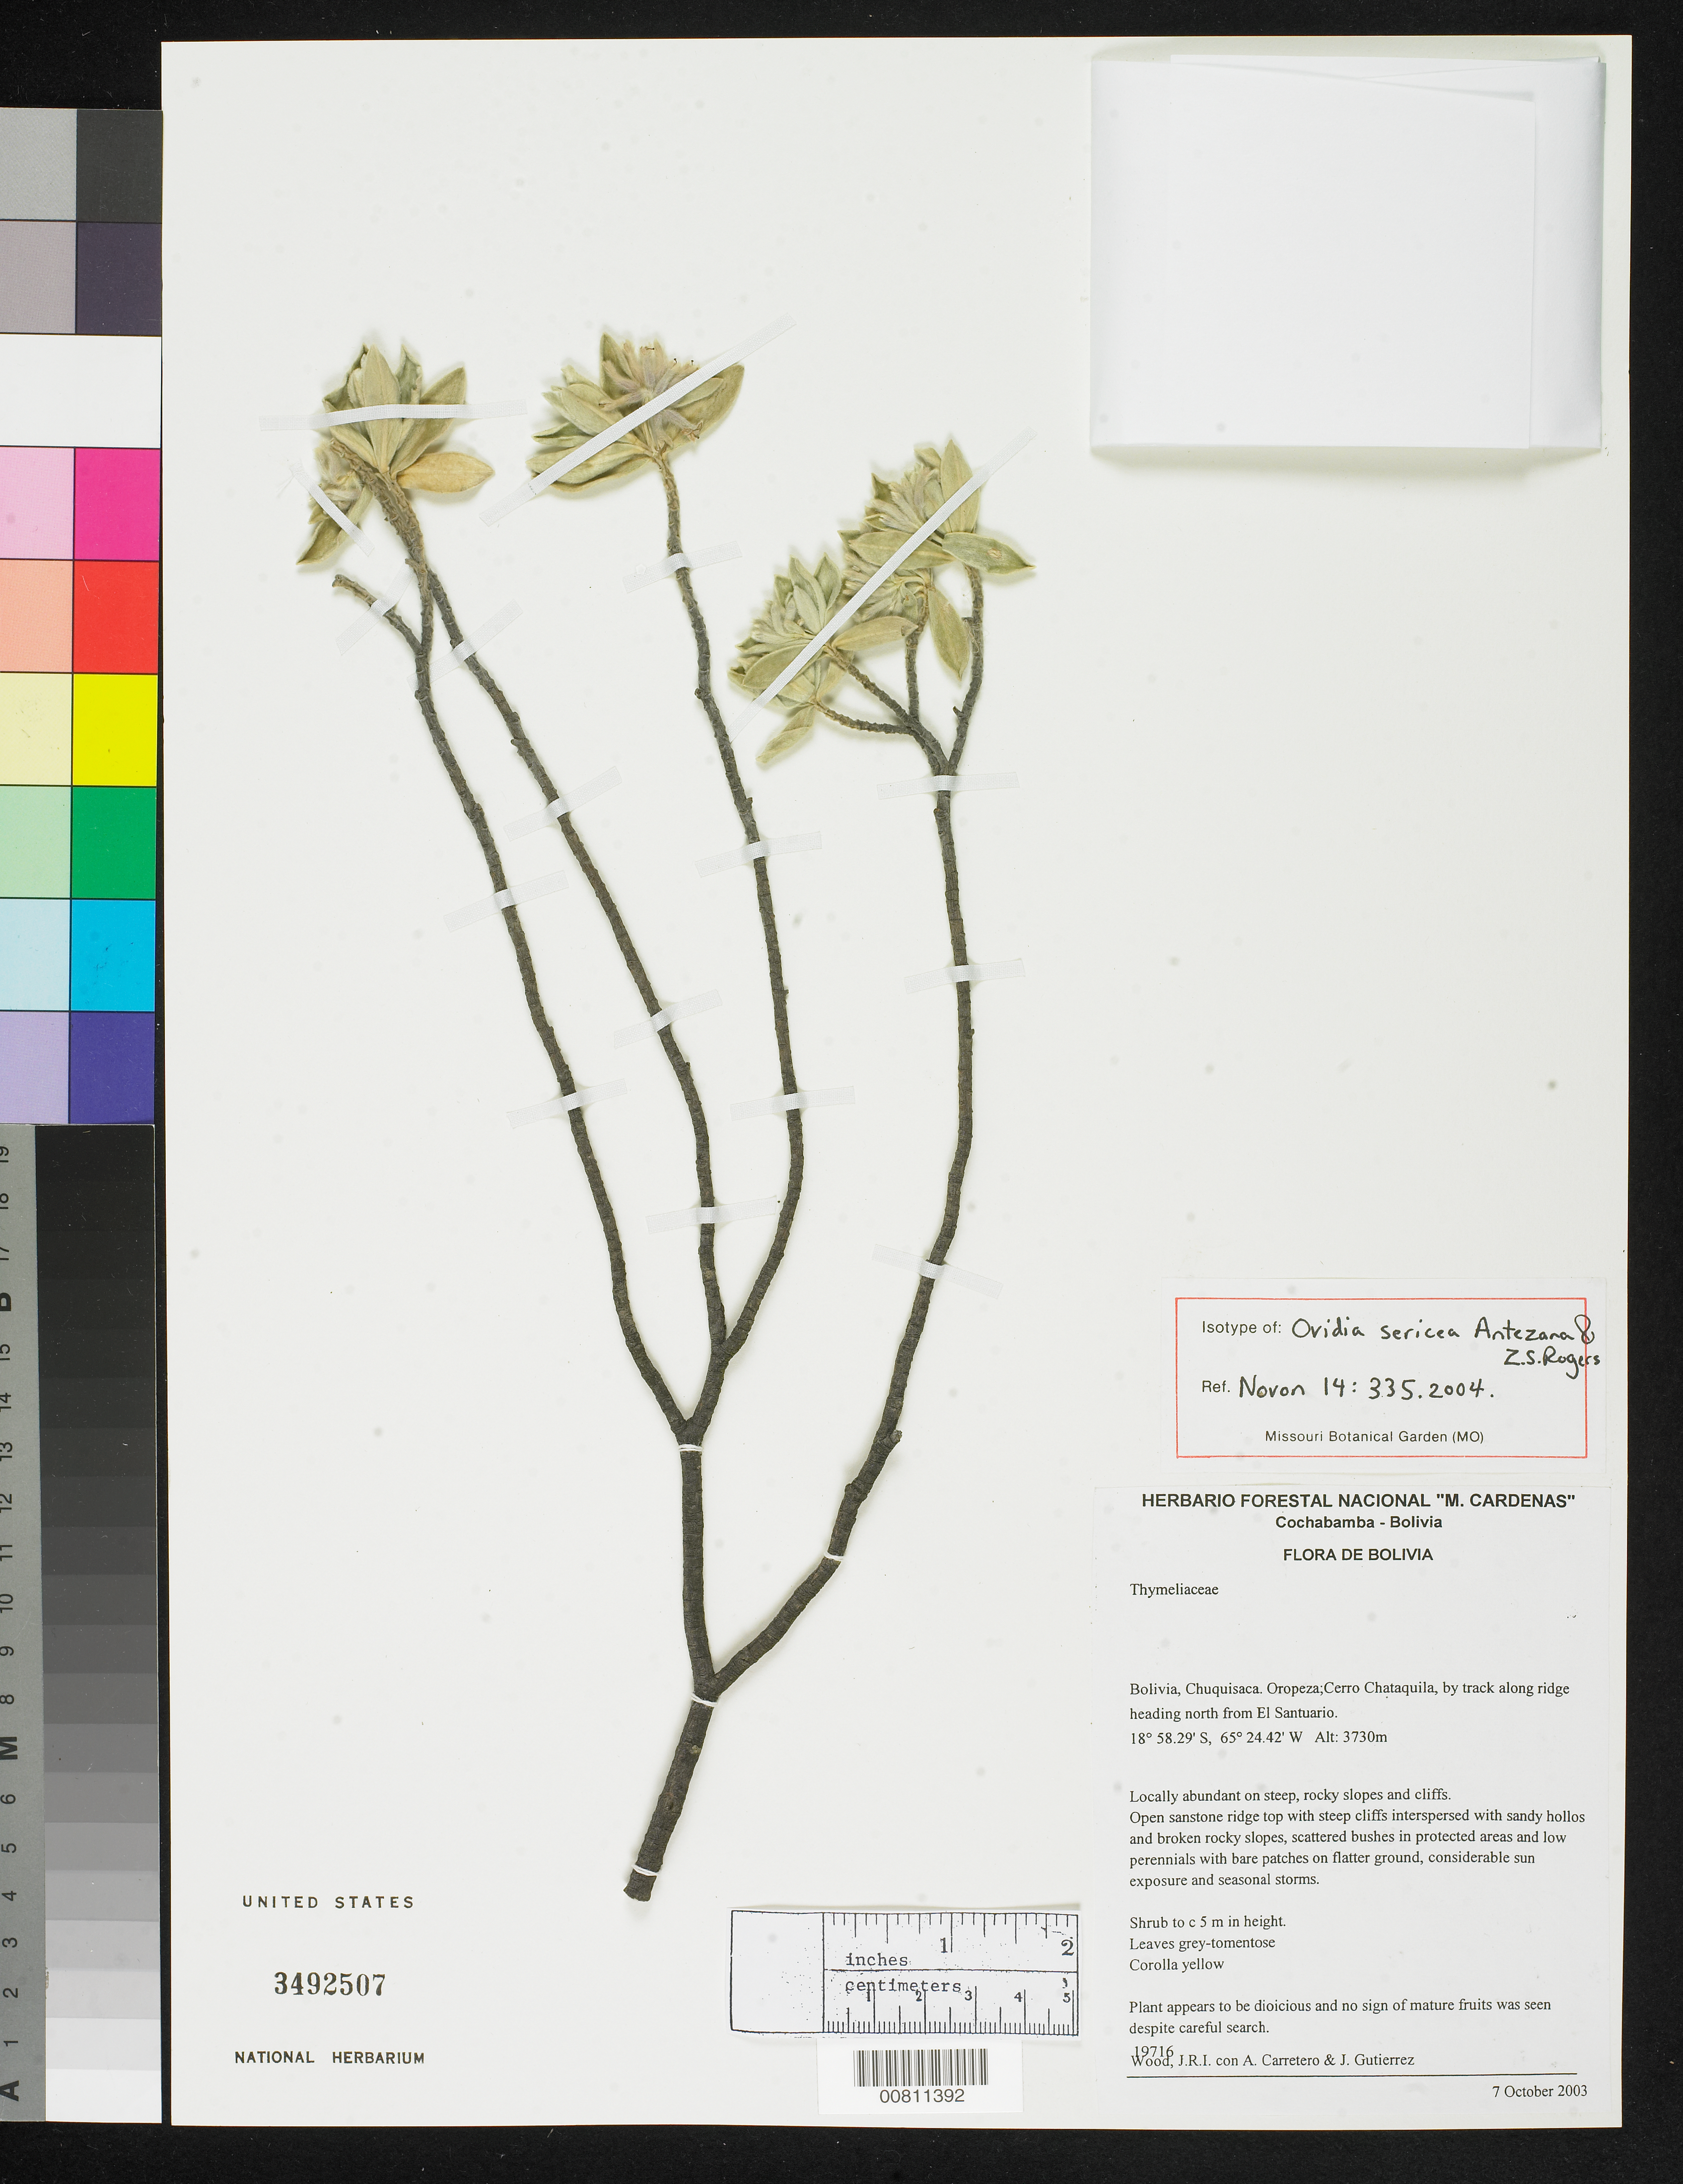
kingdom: Plantae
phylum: Tracheophyta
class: Magnoliopsida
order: Malvales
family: Thymelaeaceae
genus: Ovidia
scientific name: Ovidia sericea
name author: Antezana & Z.S. Rogers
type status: Isotype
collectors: J. R. I. Wood, A. Carretero & J. Gutierrez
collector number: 19716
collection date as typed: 07 Oct 2003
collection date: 2003-10-07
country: Bolivia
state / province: Chuquisaca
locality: Bolivia, Chuquisaca. Oropeza; Cerro Chataquila, by track along ridge heading north from el Santuario.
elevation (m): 3730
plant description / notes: Holotype at MO.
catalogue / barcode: US 3492507